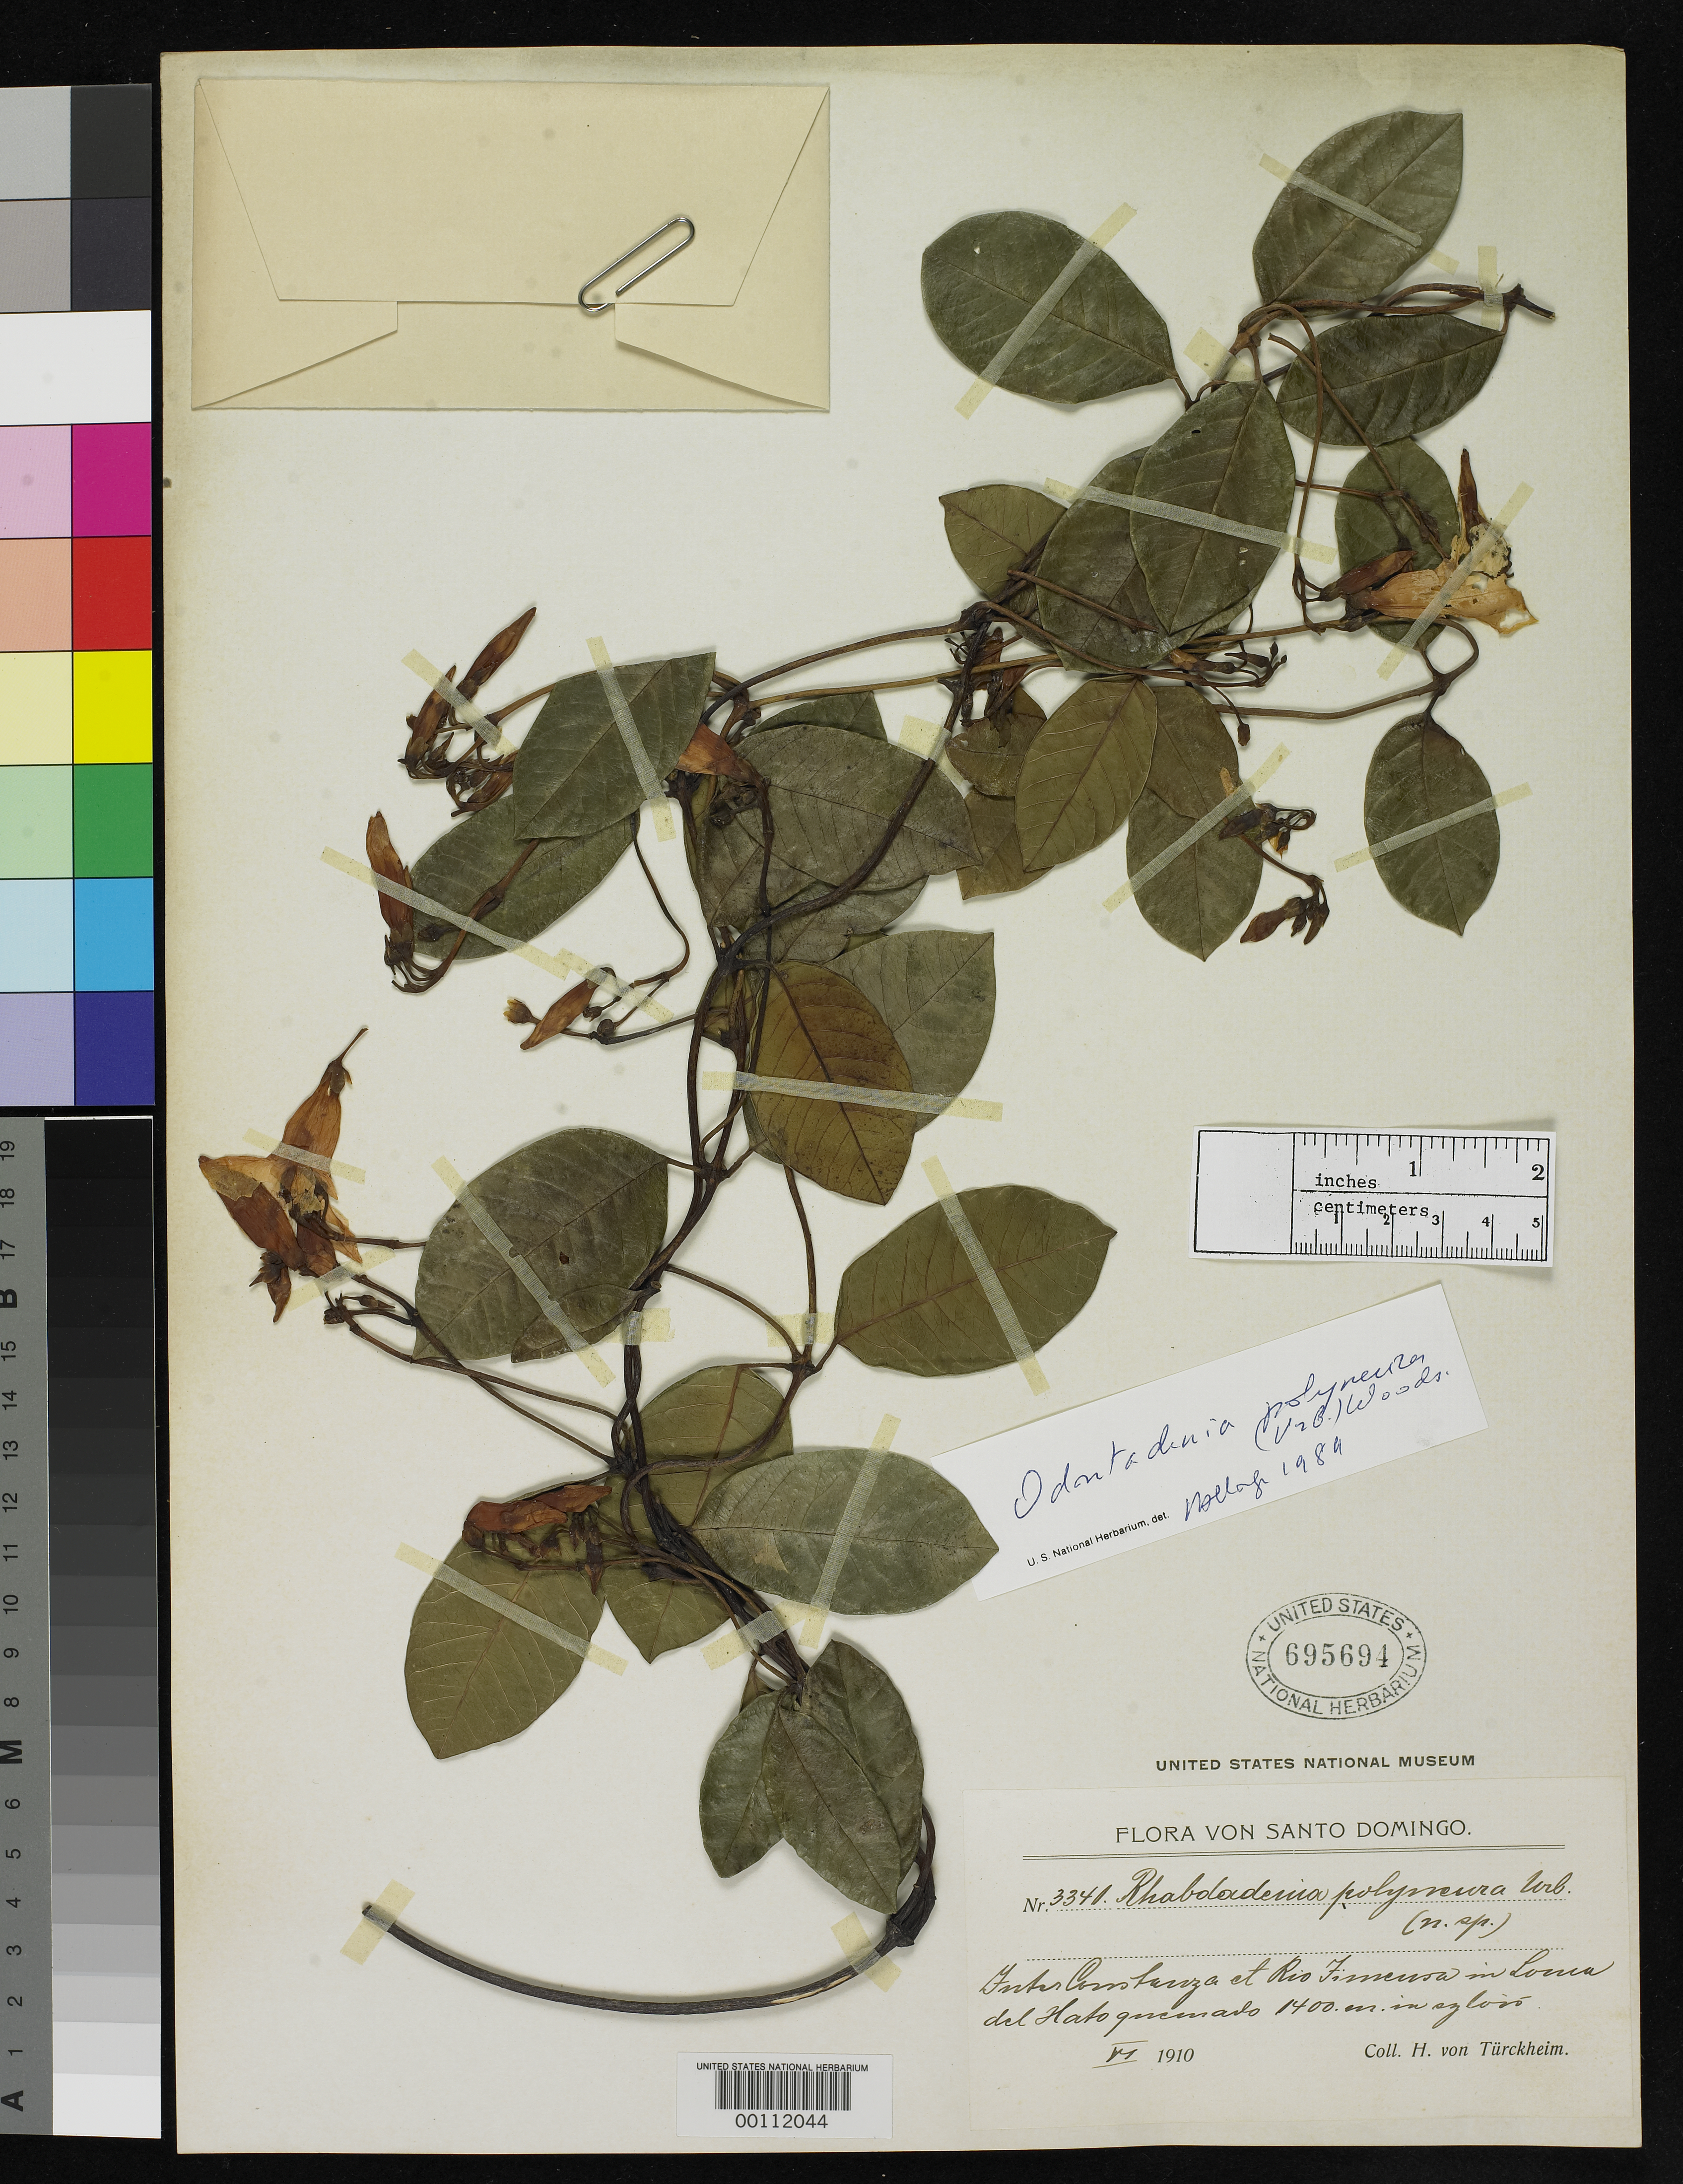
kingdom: Plantae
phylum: Tracheophyta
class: Magnoliopsida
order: Gentianales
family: Apocynaceae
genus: Rhabdadenia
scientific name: Rhabdadenia polyneura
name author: Urb.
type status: Isotype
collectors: H. von Türckheim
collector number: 3341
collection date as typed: Jun 1910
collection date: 1910-06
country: Dominican Republic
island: Hispaniola Island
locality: Between Constanza and Rio Jimenoa, Loma del Hato.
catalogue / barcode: US 695694